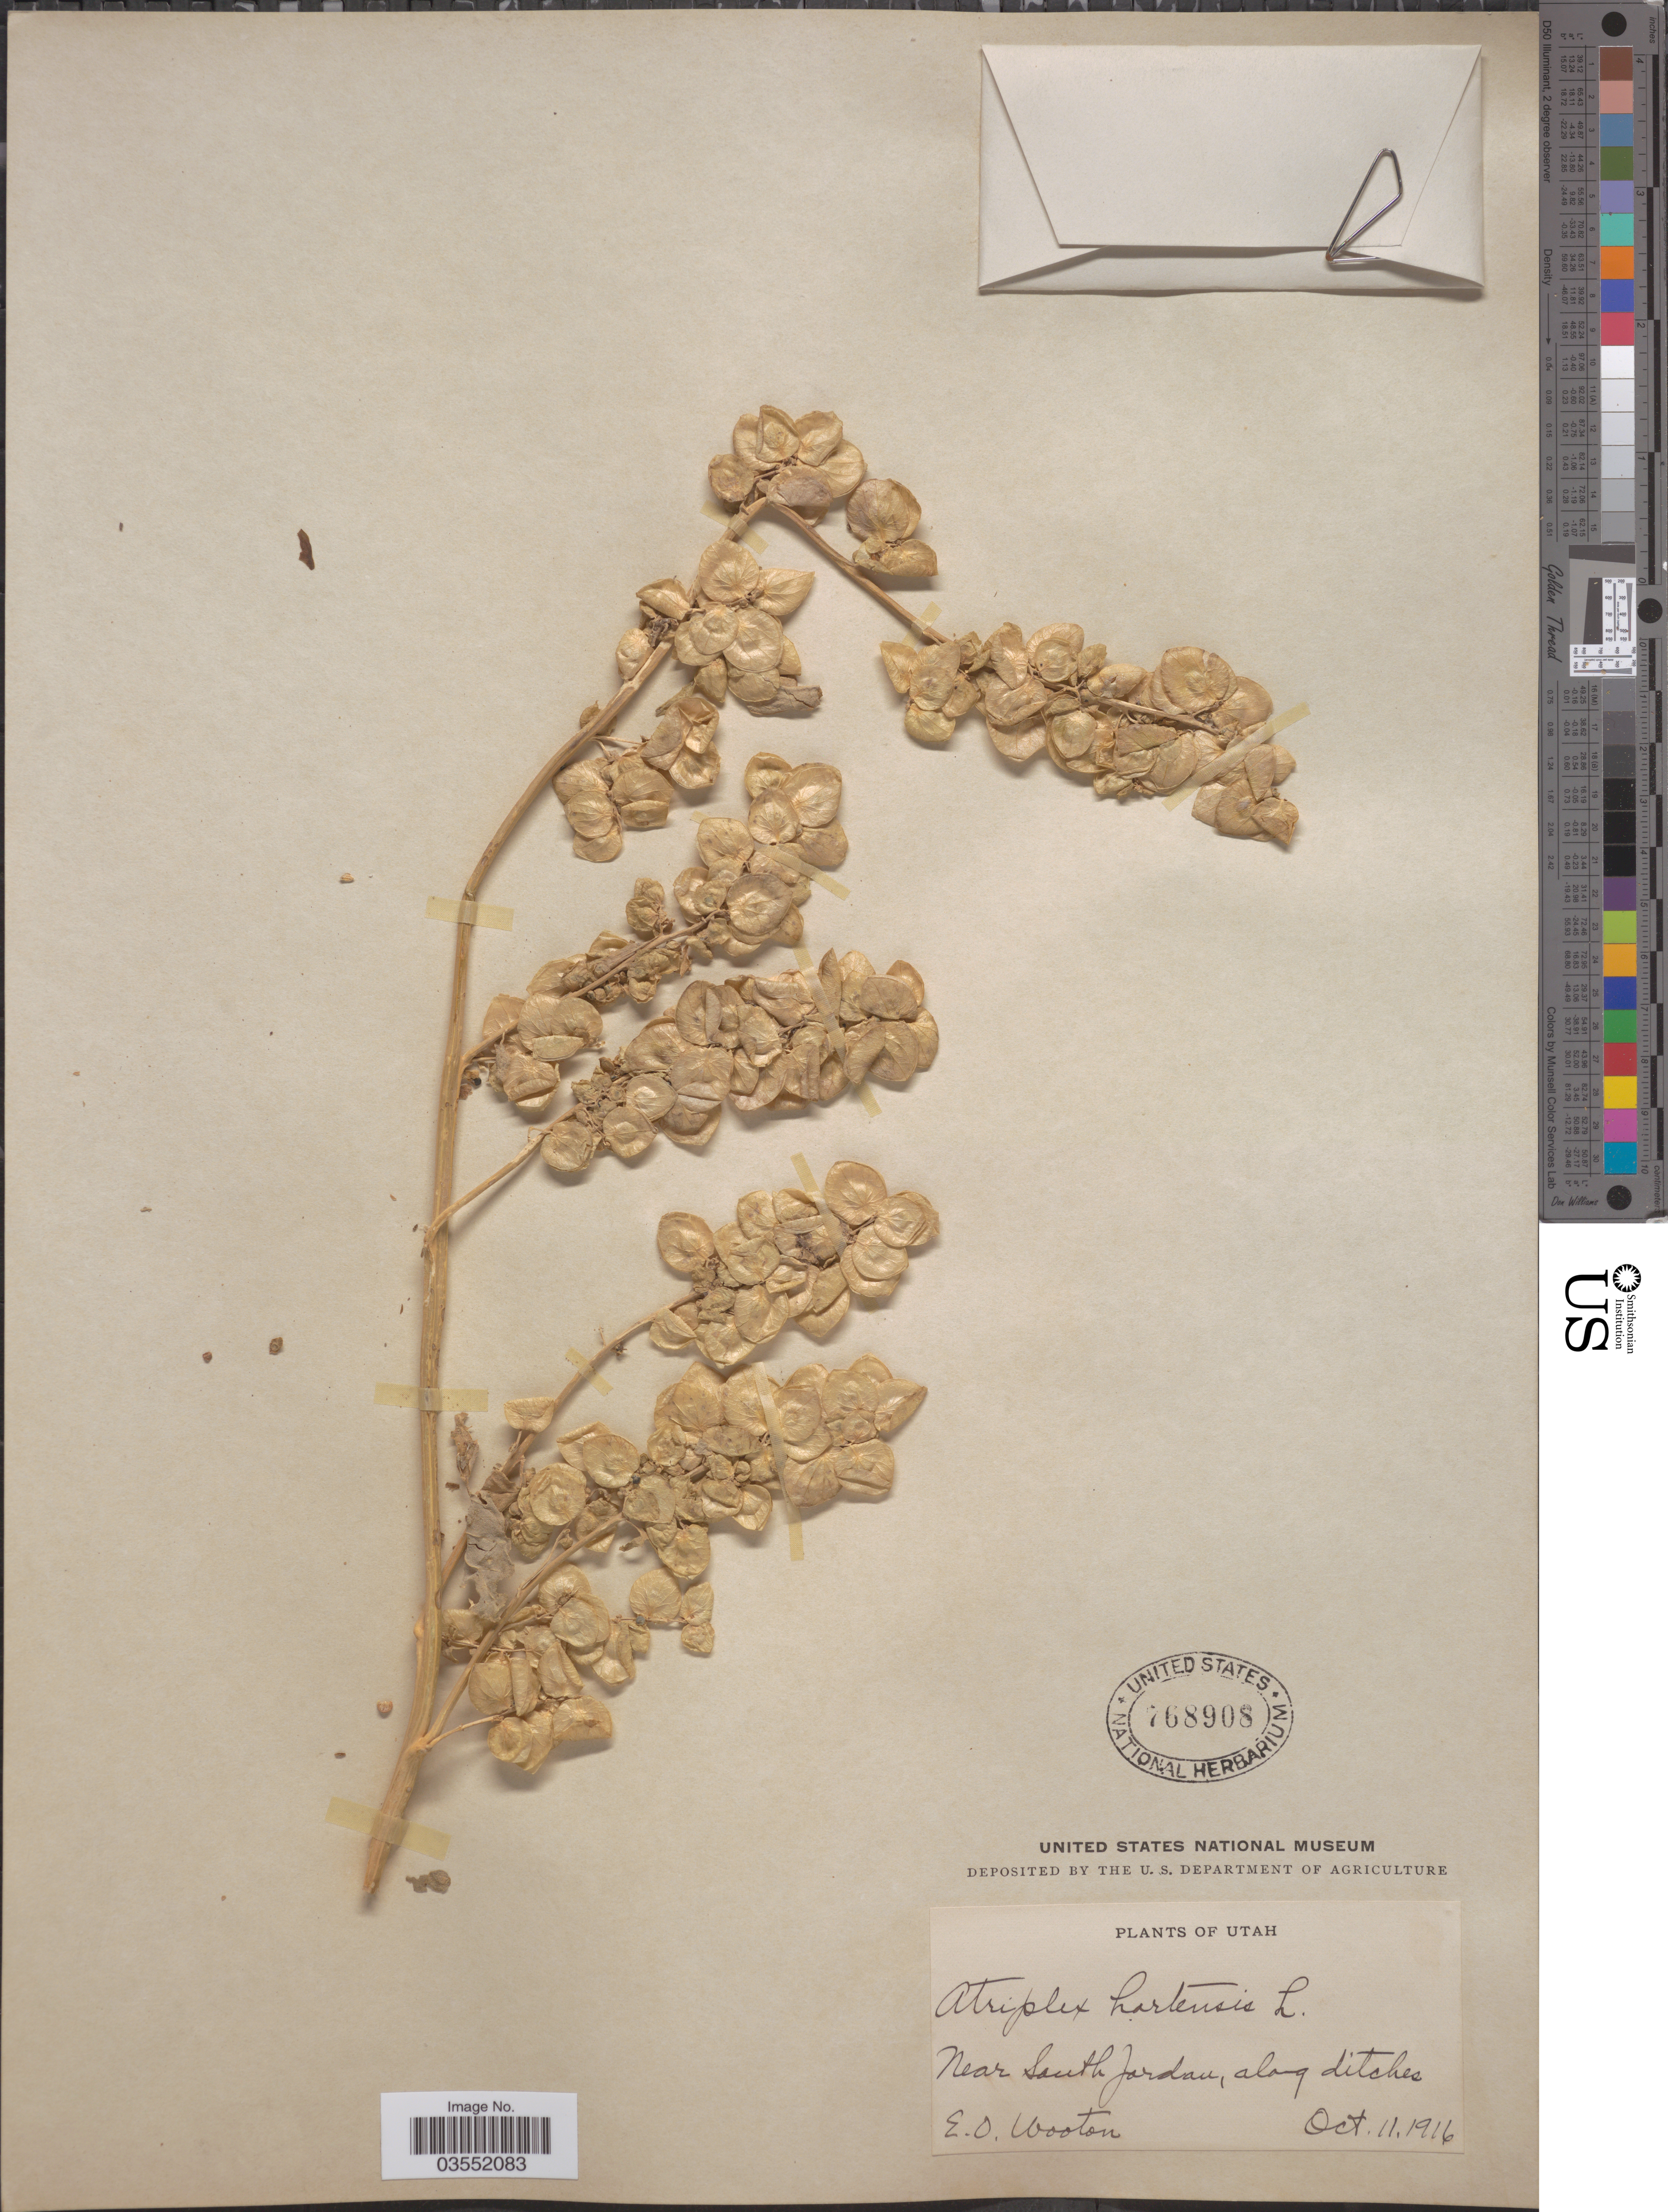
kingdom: Plantae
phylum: Tracheophyta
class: Magnoliopsida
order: Caryophyllales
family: Amaranthaceae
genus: Atriplex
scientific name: Atriplex hortensis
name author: L.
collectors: E. O. Wooton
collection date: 1916-10-11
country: United States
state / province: Utah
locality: Near South Jordan, along ditches.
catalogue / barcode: US 768908